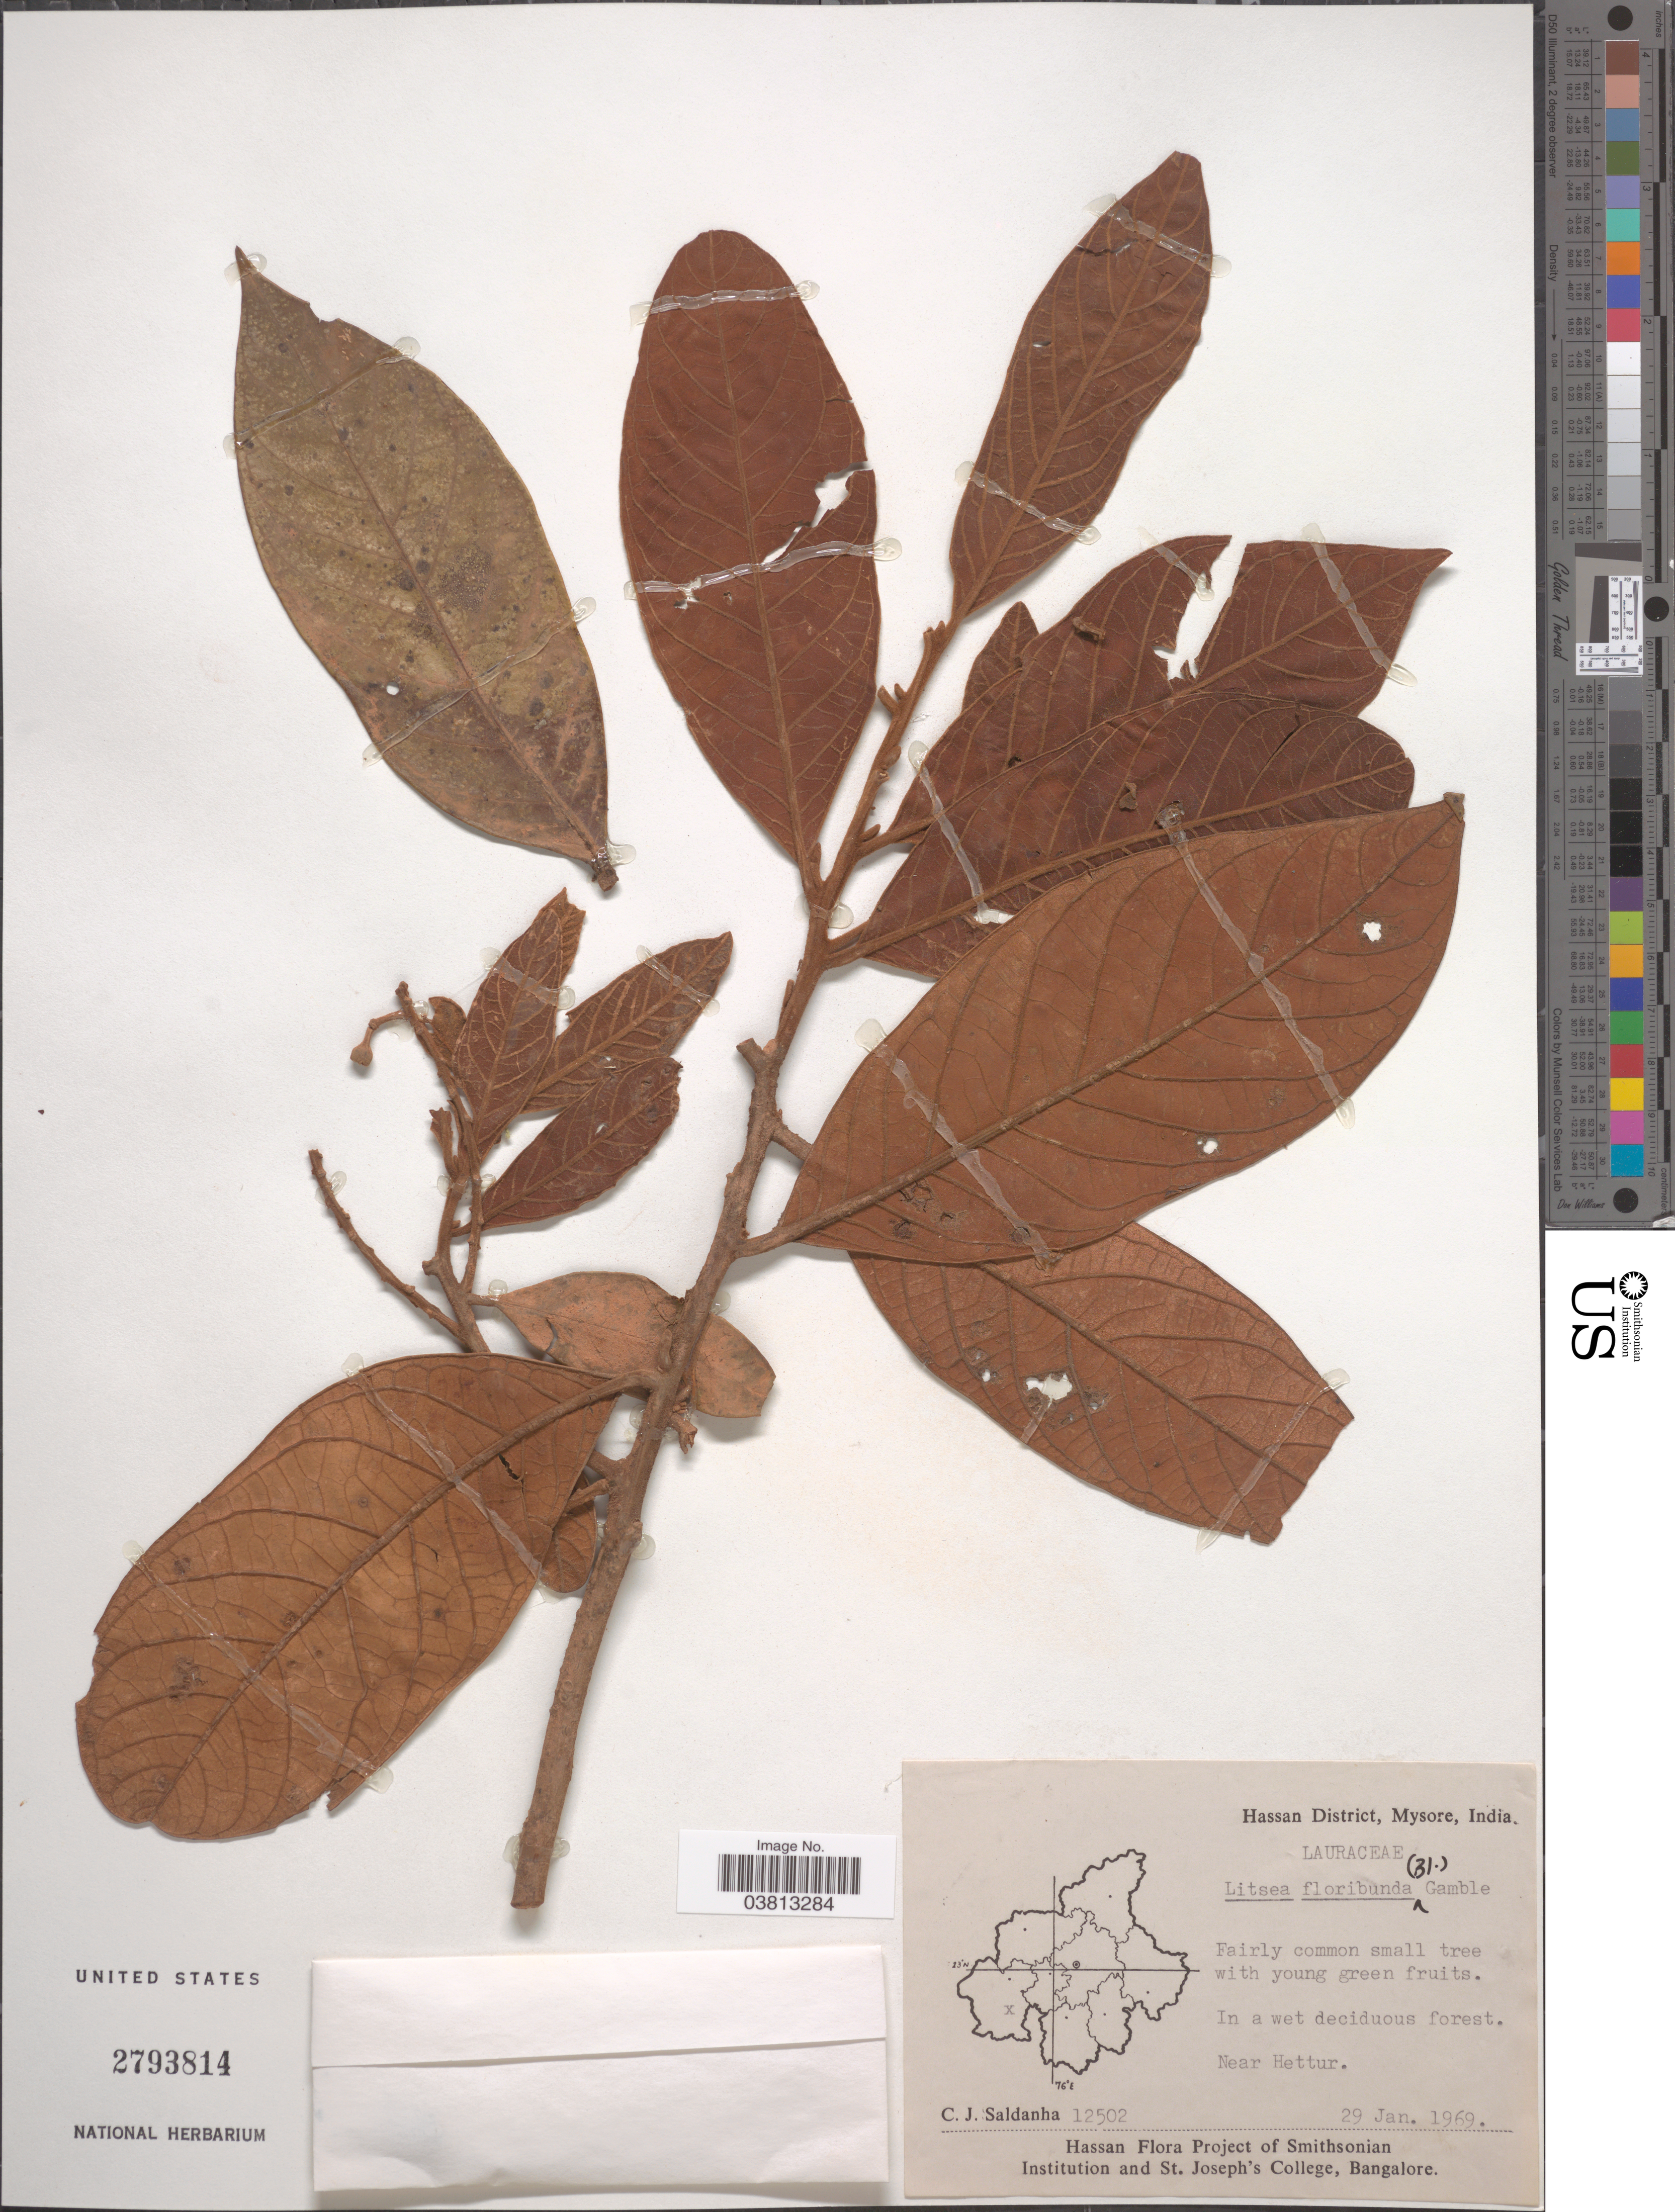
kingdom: Plantae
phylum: Tracheophyta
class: Magnoliopsida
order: Laurales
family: Lauraceae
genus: Litsea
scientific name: Litsea floribunda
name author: Gamble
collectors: C. J. Saldanha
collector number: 12502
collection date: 1969-01-29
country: India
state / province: Karnataka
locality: Hassan District, Mysore. Near Hettur.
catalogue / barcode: US 2793814